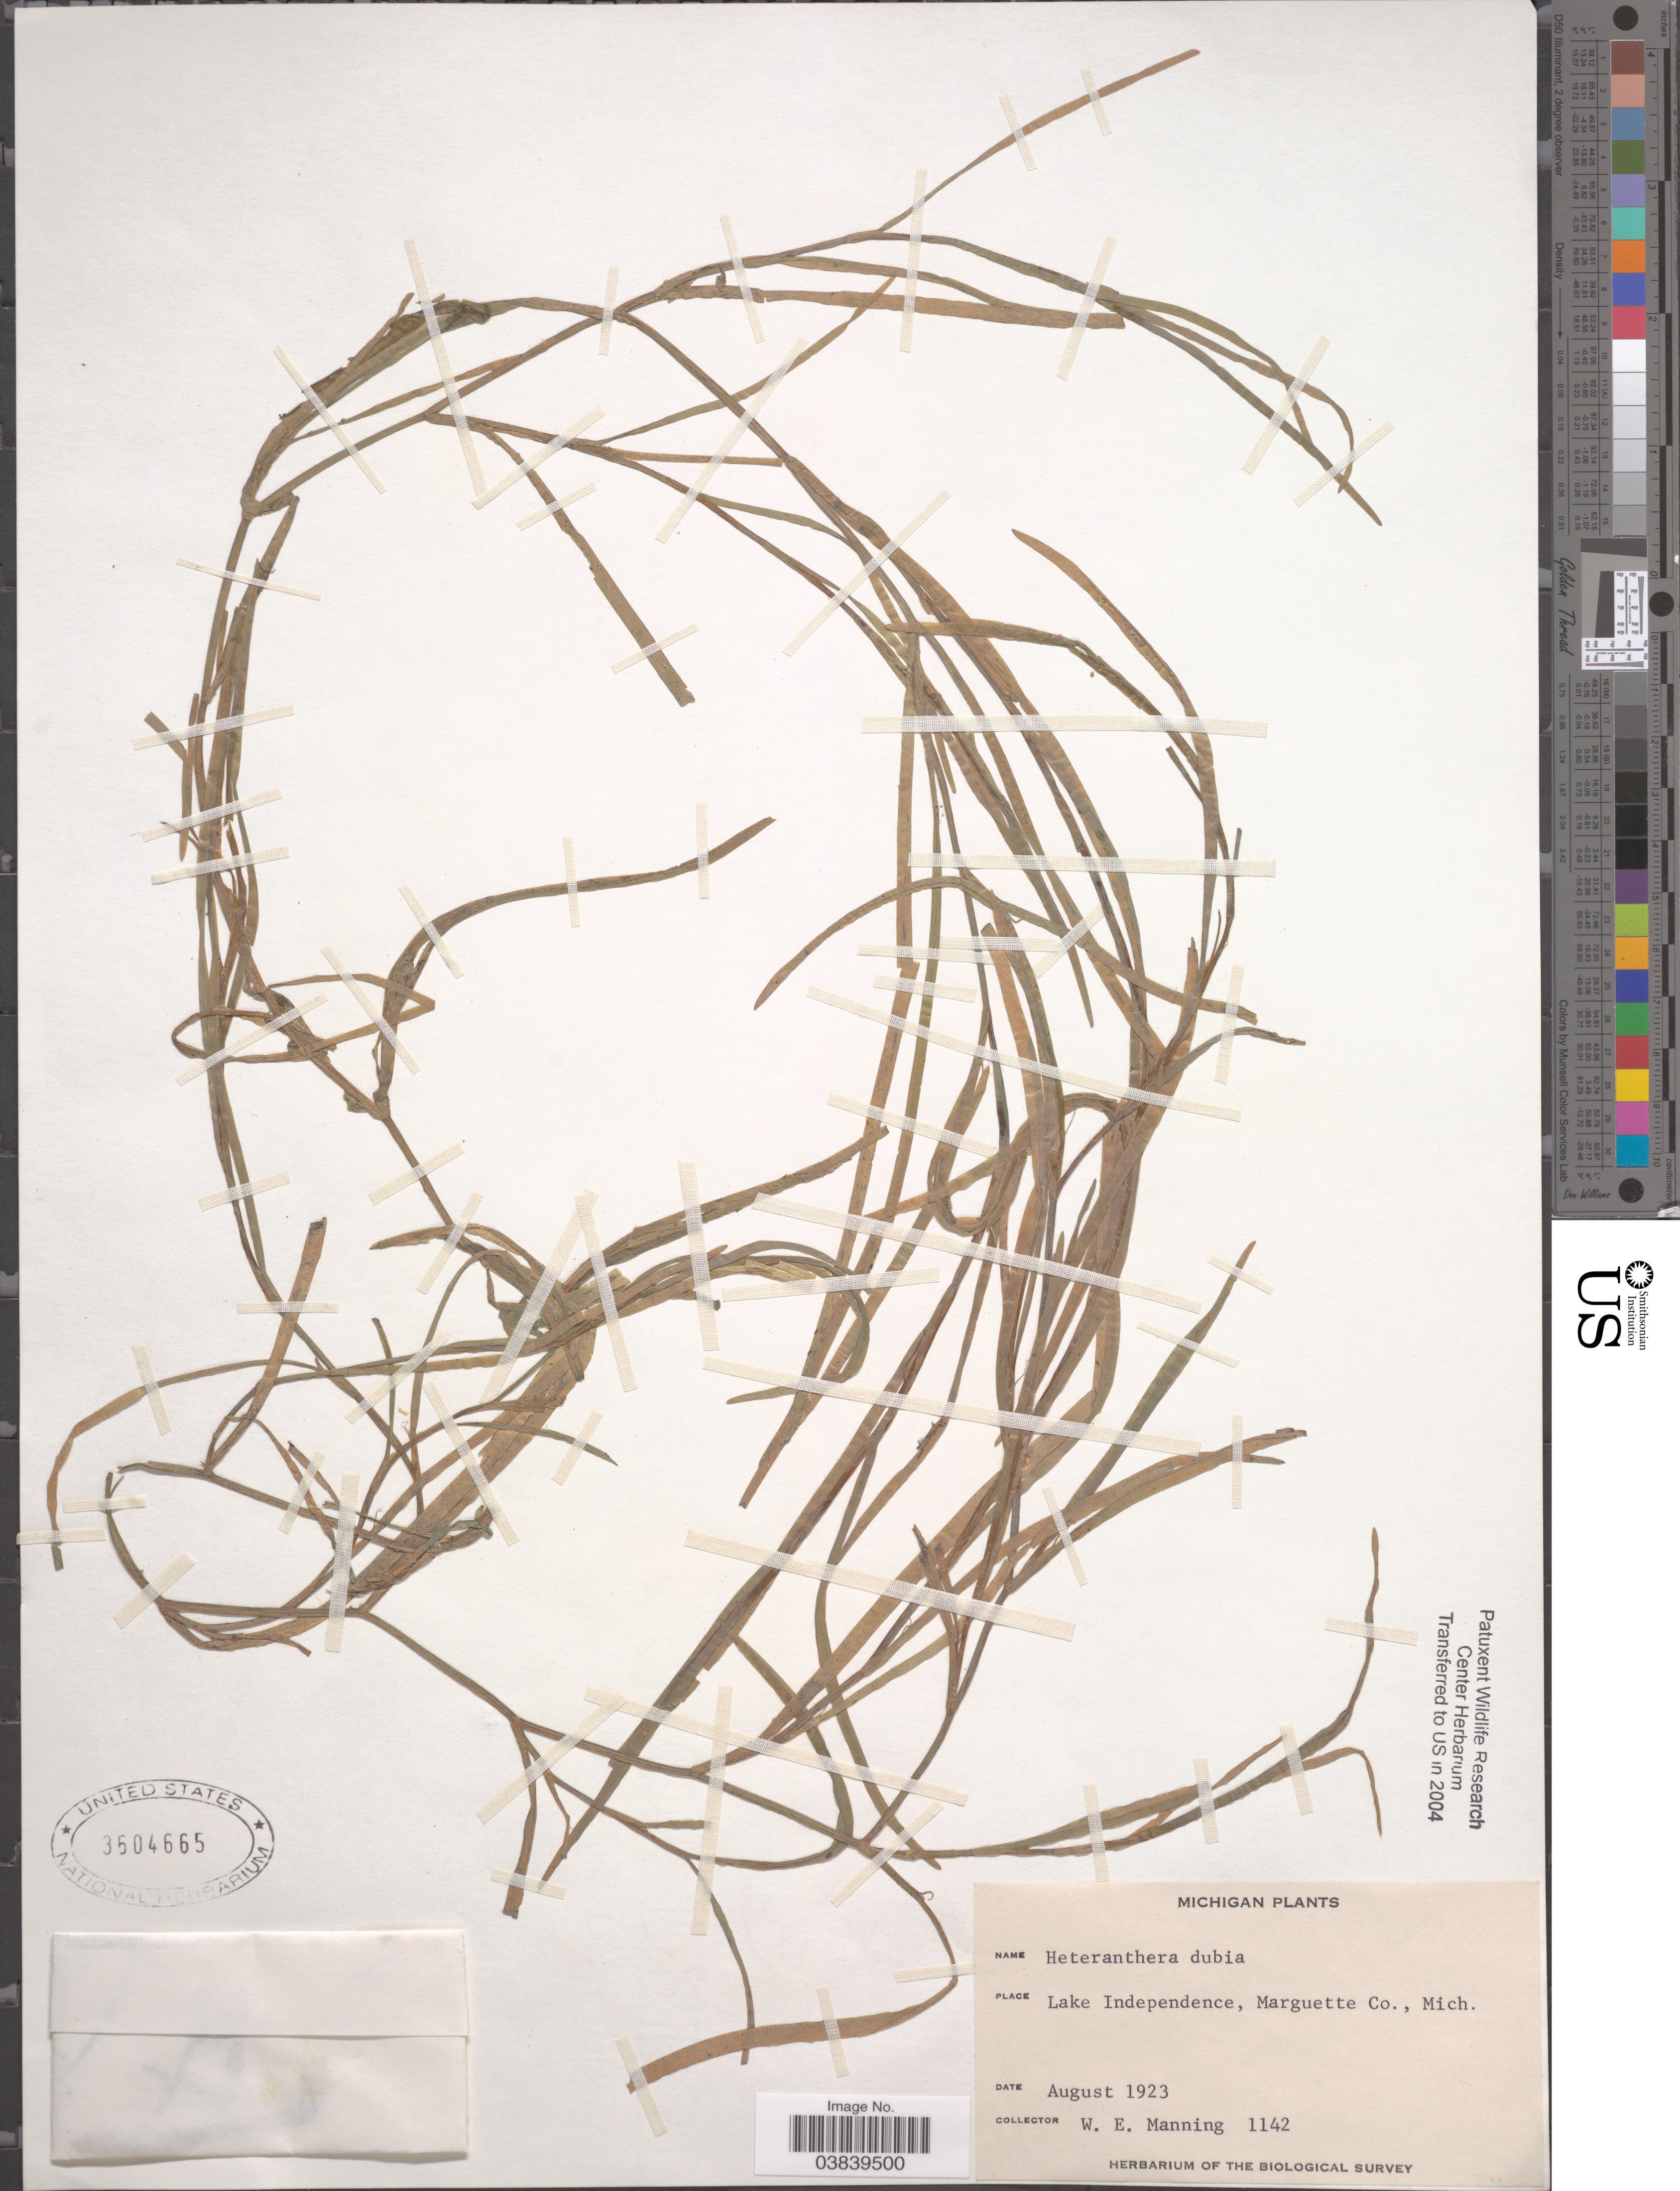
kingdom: Plantae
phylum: Tracheophyta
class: Liliopsida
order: Commelinales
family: Pontederiaceae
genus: Heteranthera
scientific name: Heteranthera dubia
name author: (Jacq.) MacMill.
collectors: W. Manning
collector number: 1142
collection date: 1923-08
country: United States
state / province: Michigan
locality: Lake Independence, Marguette Co.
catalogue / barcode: US 3604665